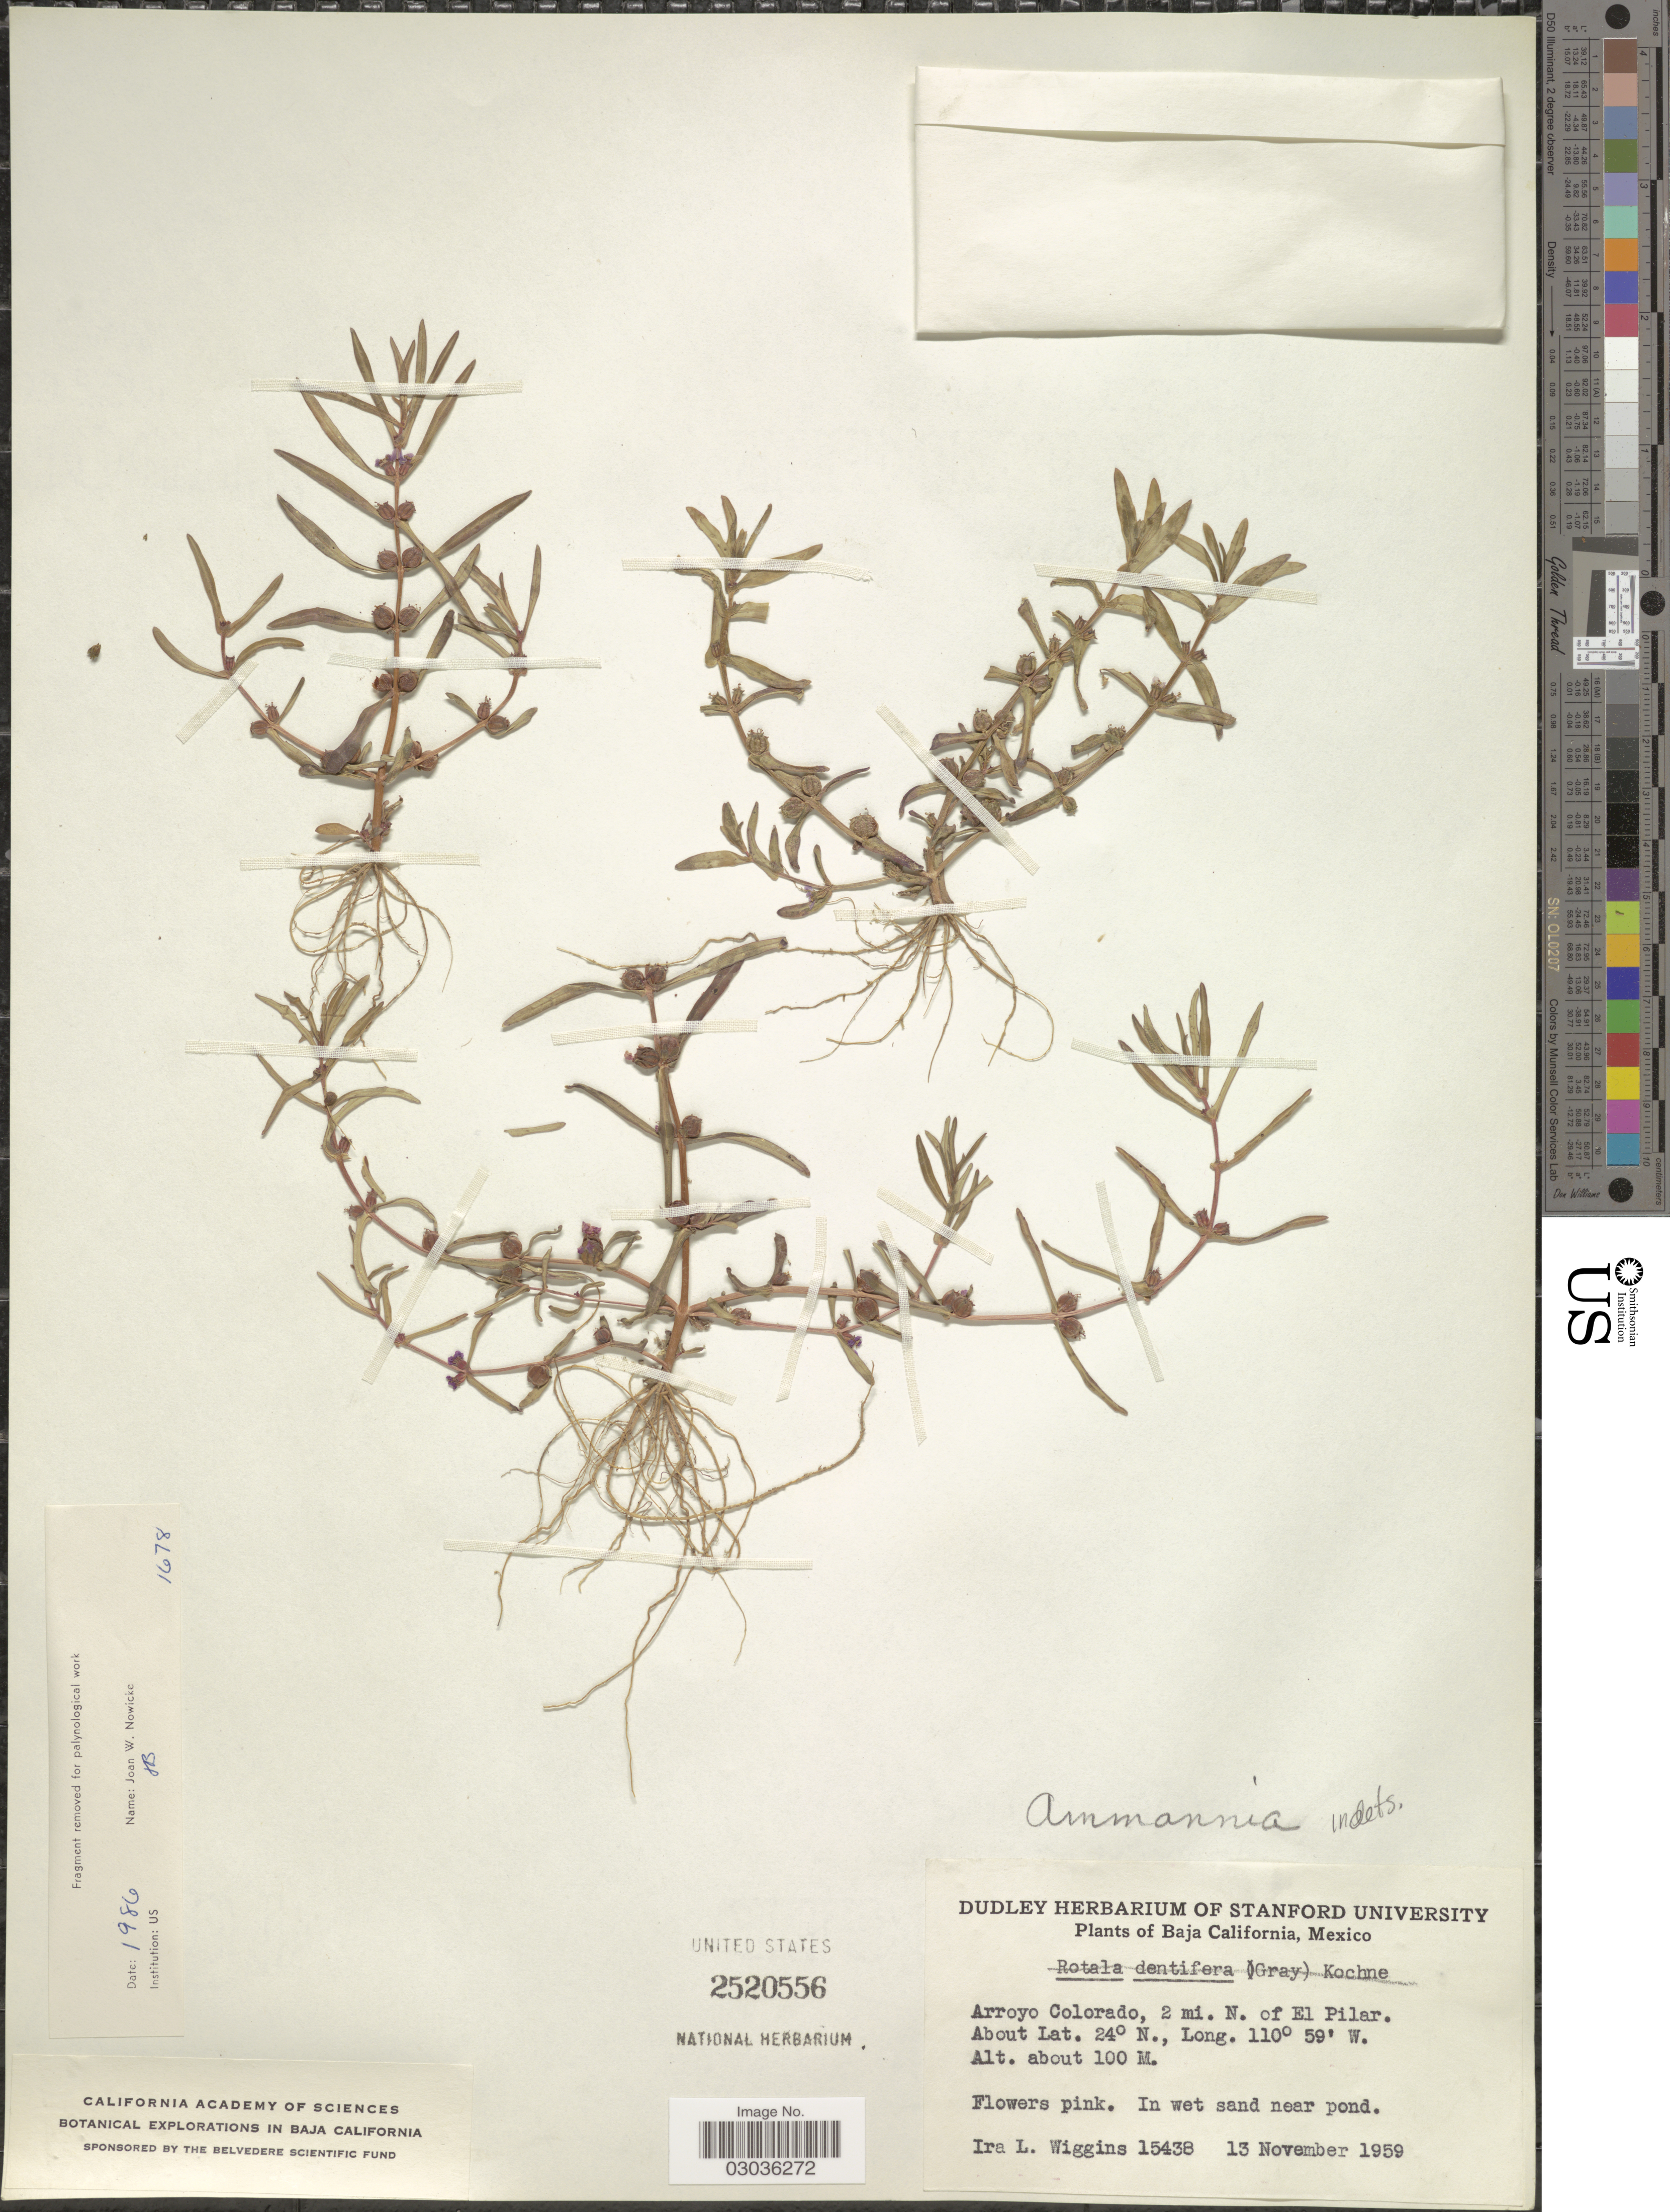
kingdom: Plantae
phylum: Tracheophyta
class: Magnoliopsida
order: Myrtales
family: Lythraceae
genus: Ammannia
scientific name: Ammannia sp.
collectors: I. L. Wiggins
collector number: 15438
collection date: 1959-11-13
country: Mexico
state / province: Baja California Sur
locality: Arroyo Colorado, 2 mi. N. of El Pilar.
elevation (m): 100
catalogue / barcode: US 2520556